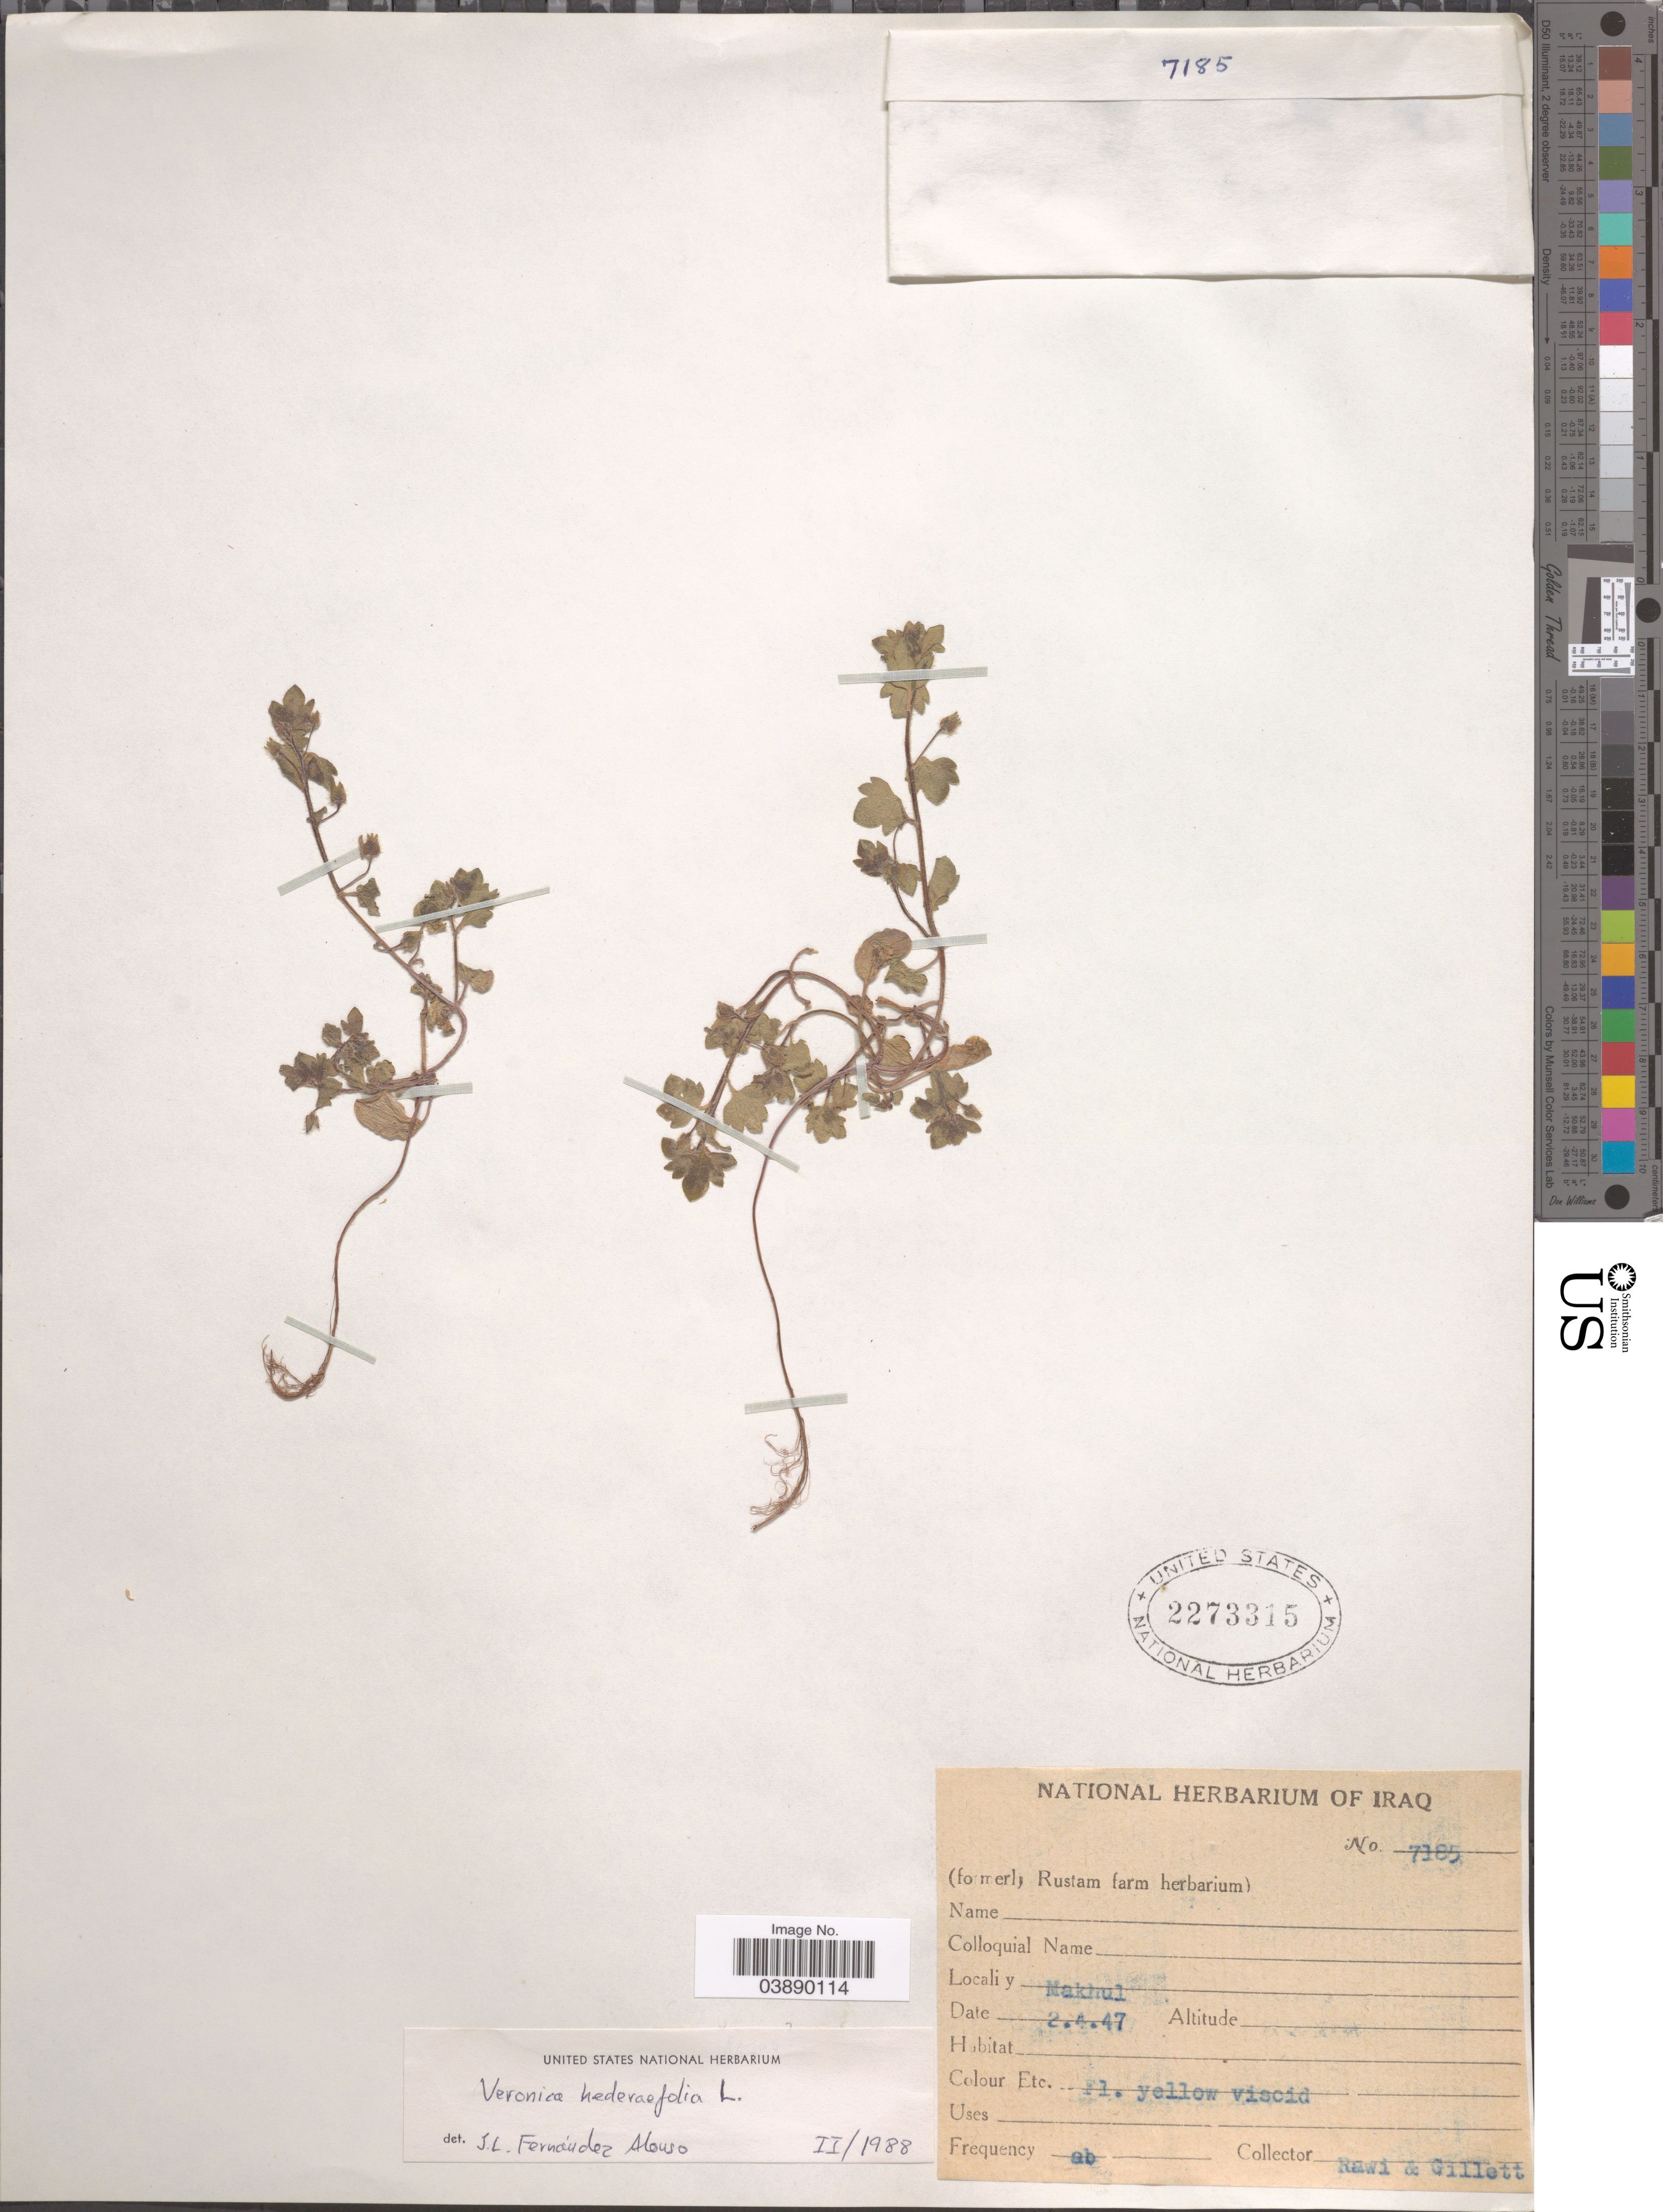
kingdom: Plantae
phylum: Tracheophyta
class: Magnoliopsida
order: Lamiales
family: Plantaginaceae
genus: Veronica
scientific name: Veronica hederifolia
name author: L.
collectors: -. Rawi & Gillett, --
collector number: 7185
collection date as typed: Transcribed d/m/y: 2/4/47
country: Iraq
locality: Makhul.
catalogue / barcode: US 2273315